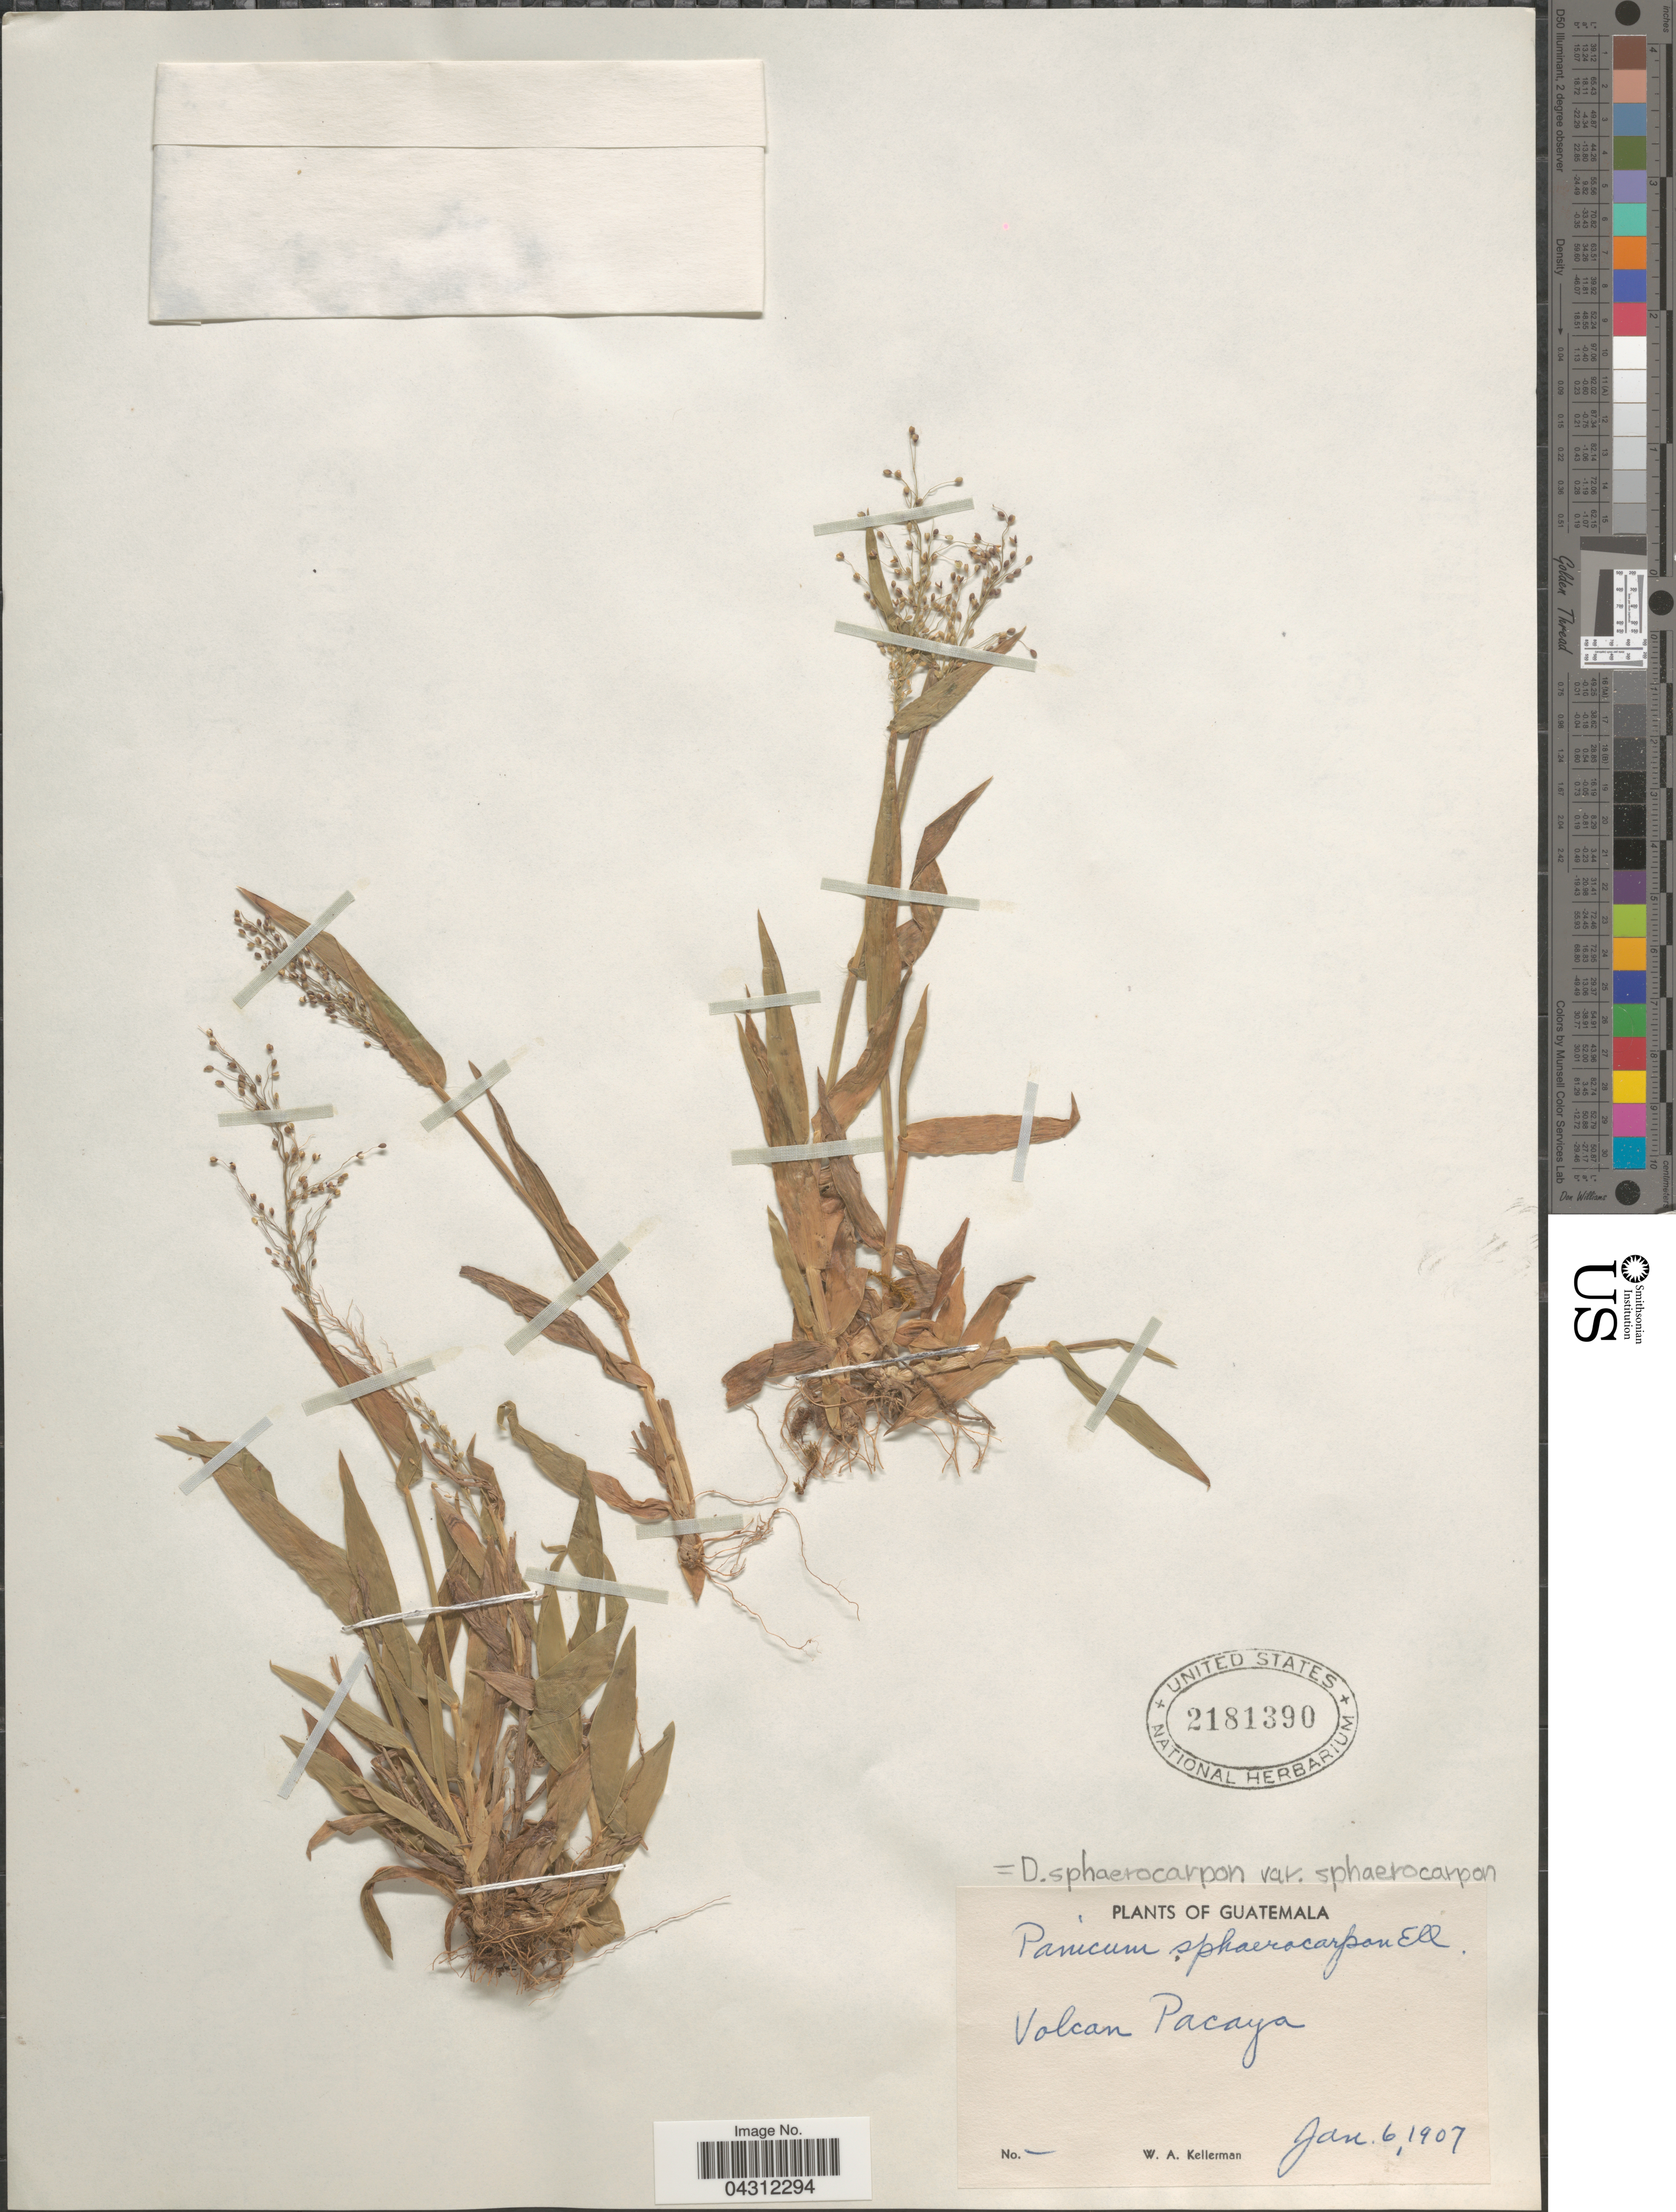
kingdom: Plantae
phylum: Tracheophyta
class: Liliopsida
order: Poales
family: Poaceae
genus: Dichanthelium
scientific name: Dichanthelium sphaerocarpon var. sphaerocarpon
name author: (Elliott) Gould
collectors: W. Kellerman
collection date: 1907-01-06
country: Guatemala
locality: Volcan Pacaya.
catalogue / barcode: US 2181390